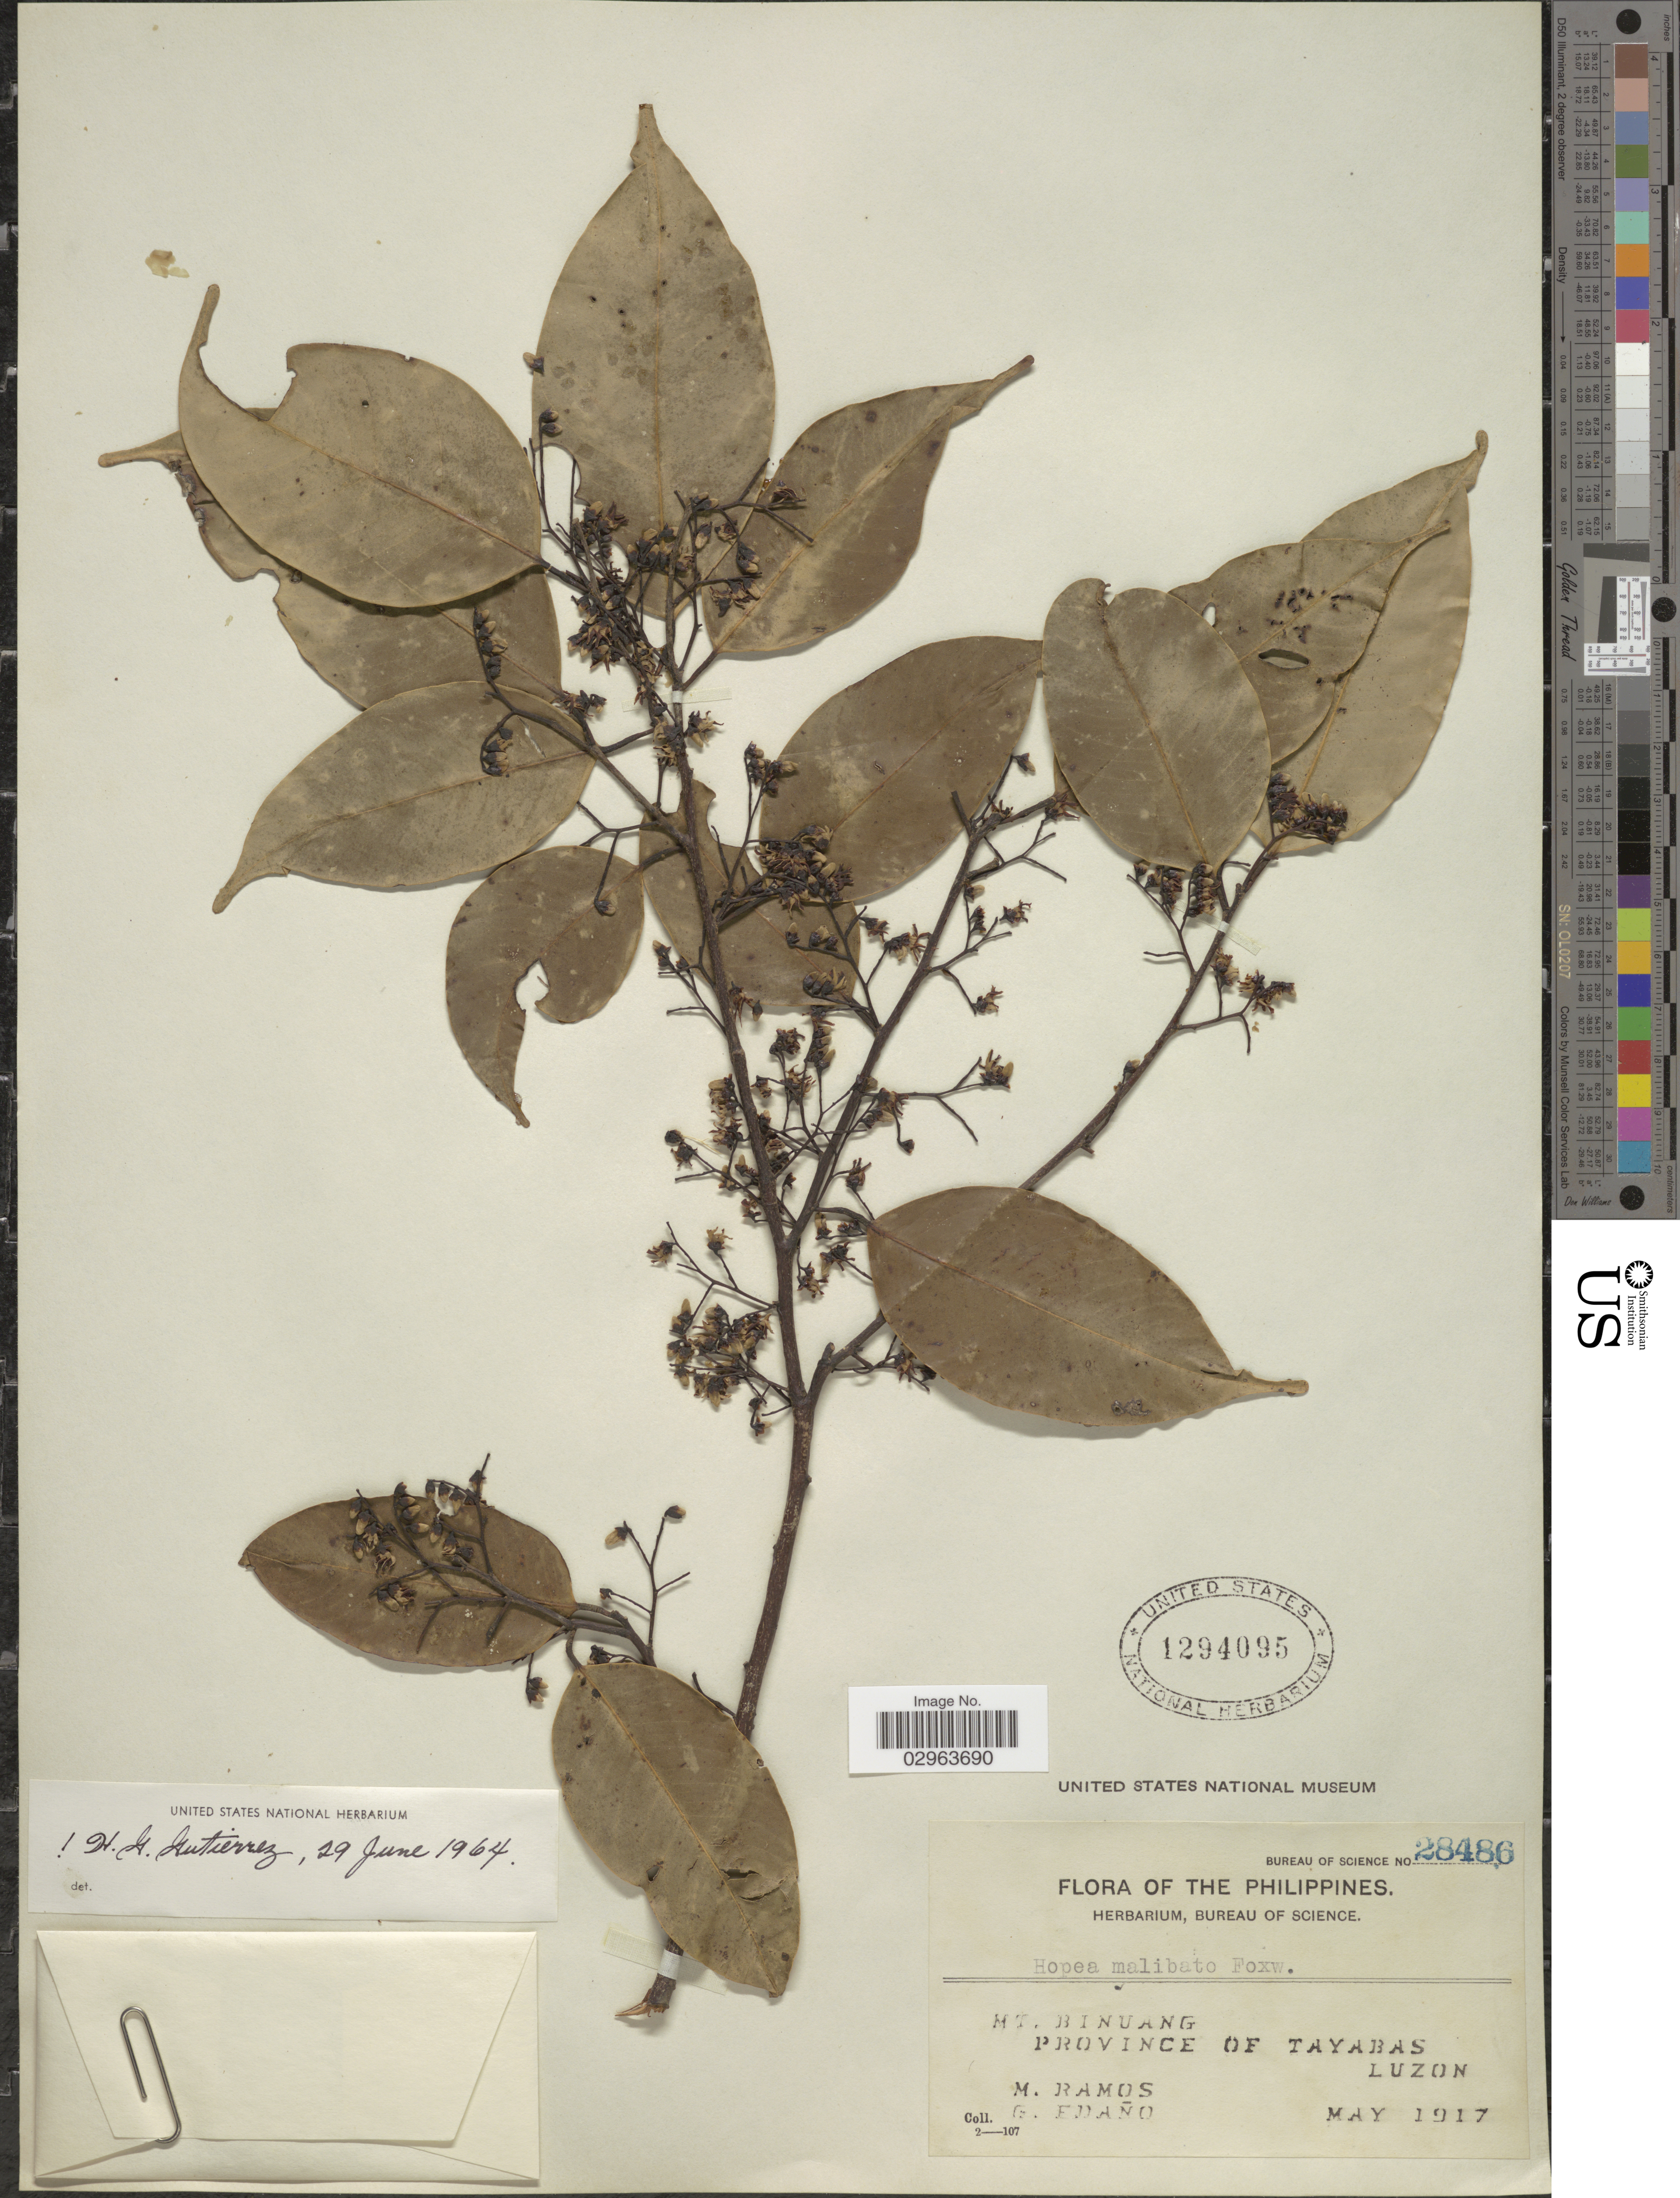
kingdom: Plantae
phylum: Tracheophyta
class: Magnoliopsida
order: Malvales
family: Dipterocarpaceae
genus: Hopea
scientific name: Hopea malibato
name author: Foxw. in Elmer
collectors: M. Ramos & G. Edaño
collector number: Bureau of Science 28486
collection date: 1917-05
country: Philippines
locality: Mt. Binuang. Province of Tayabas, Luzon.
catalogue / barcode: US 1294095